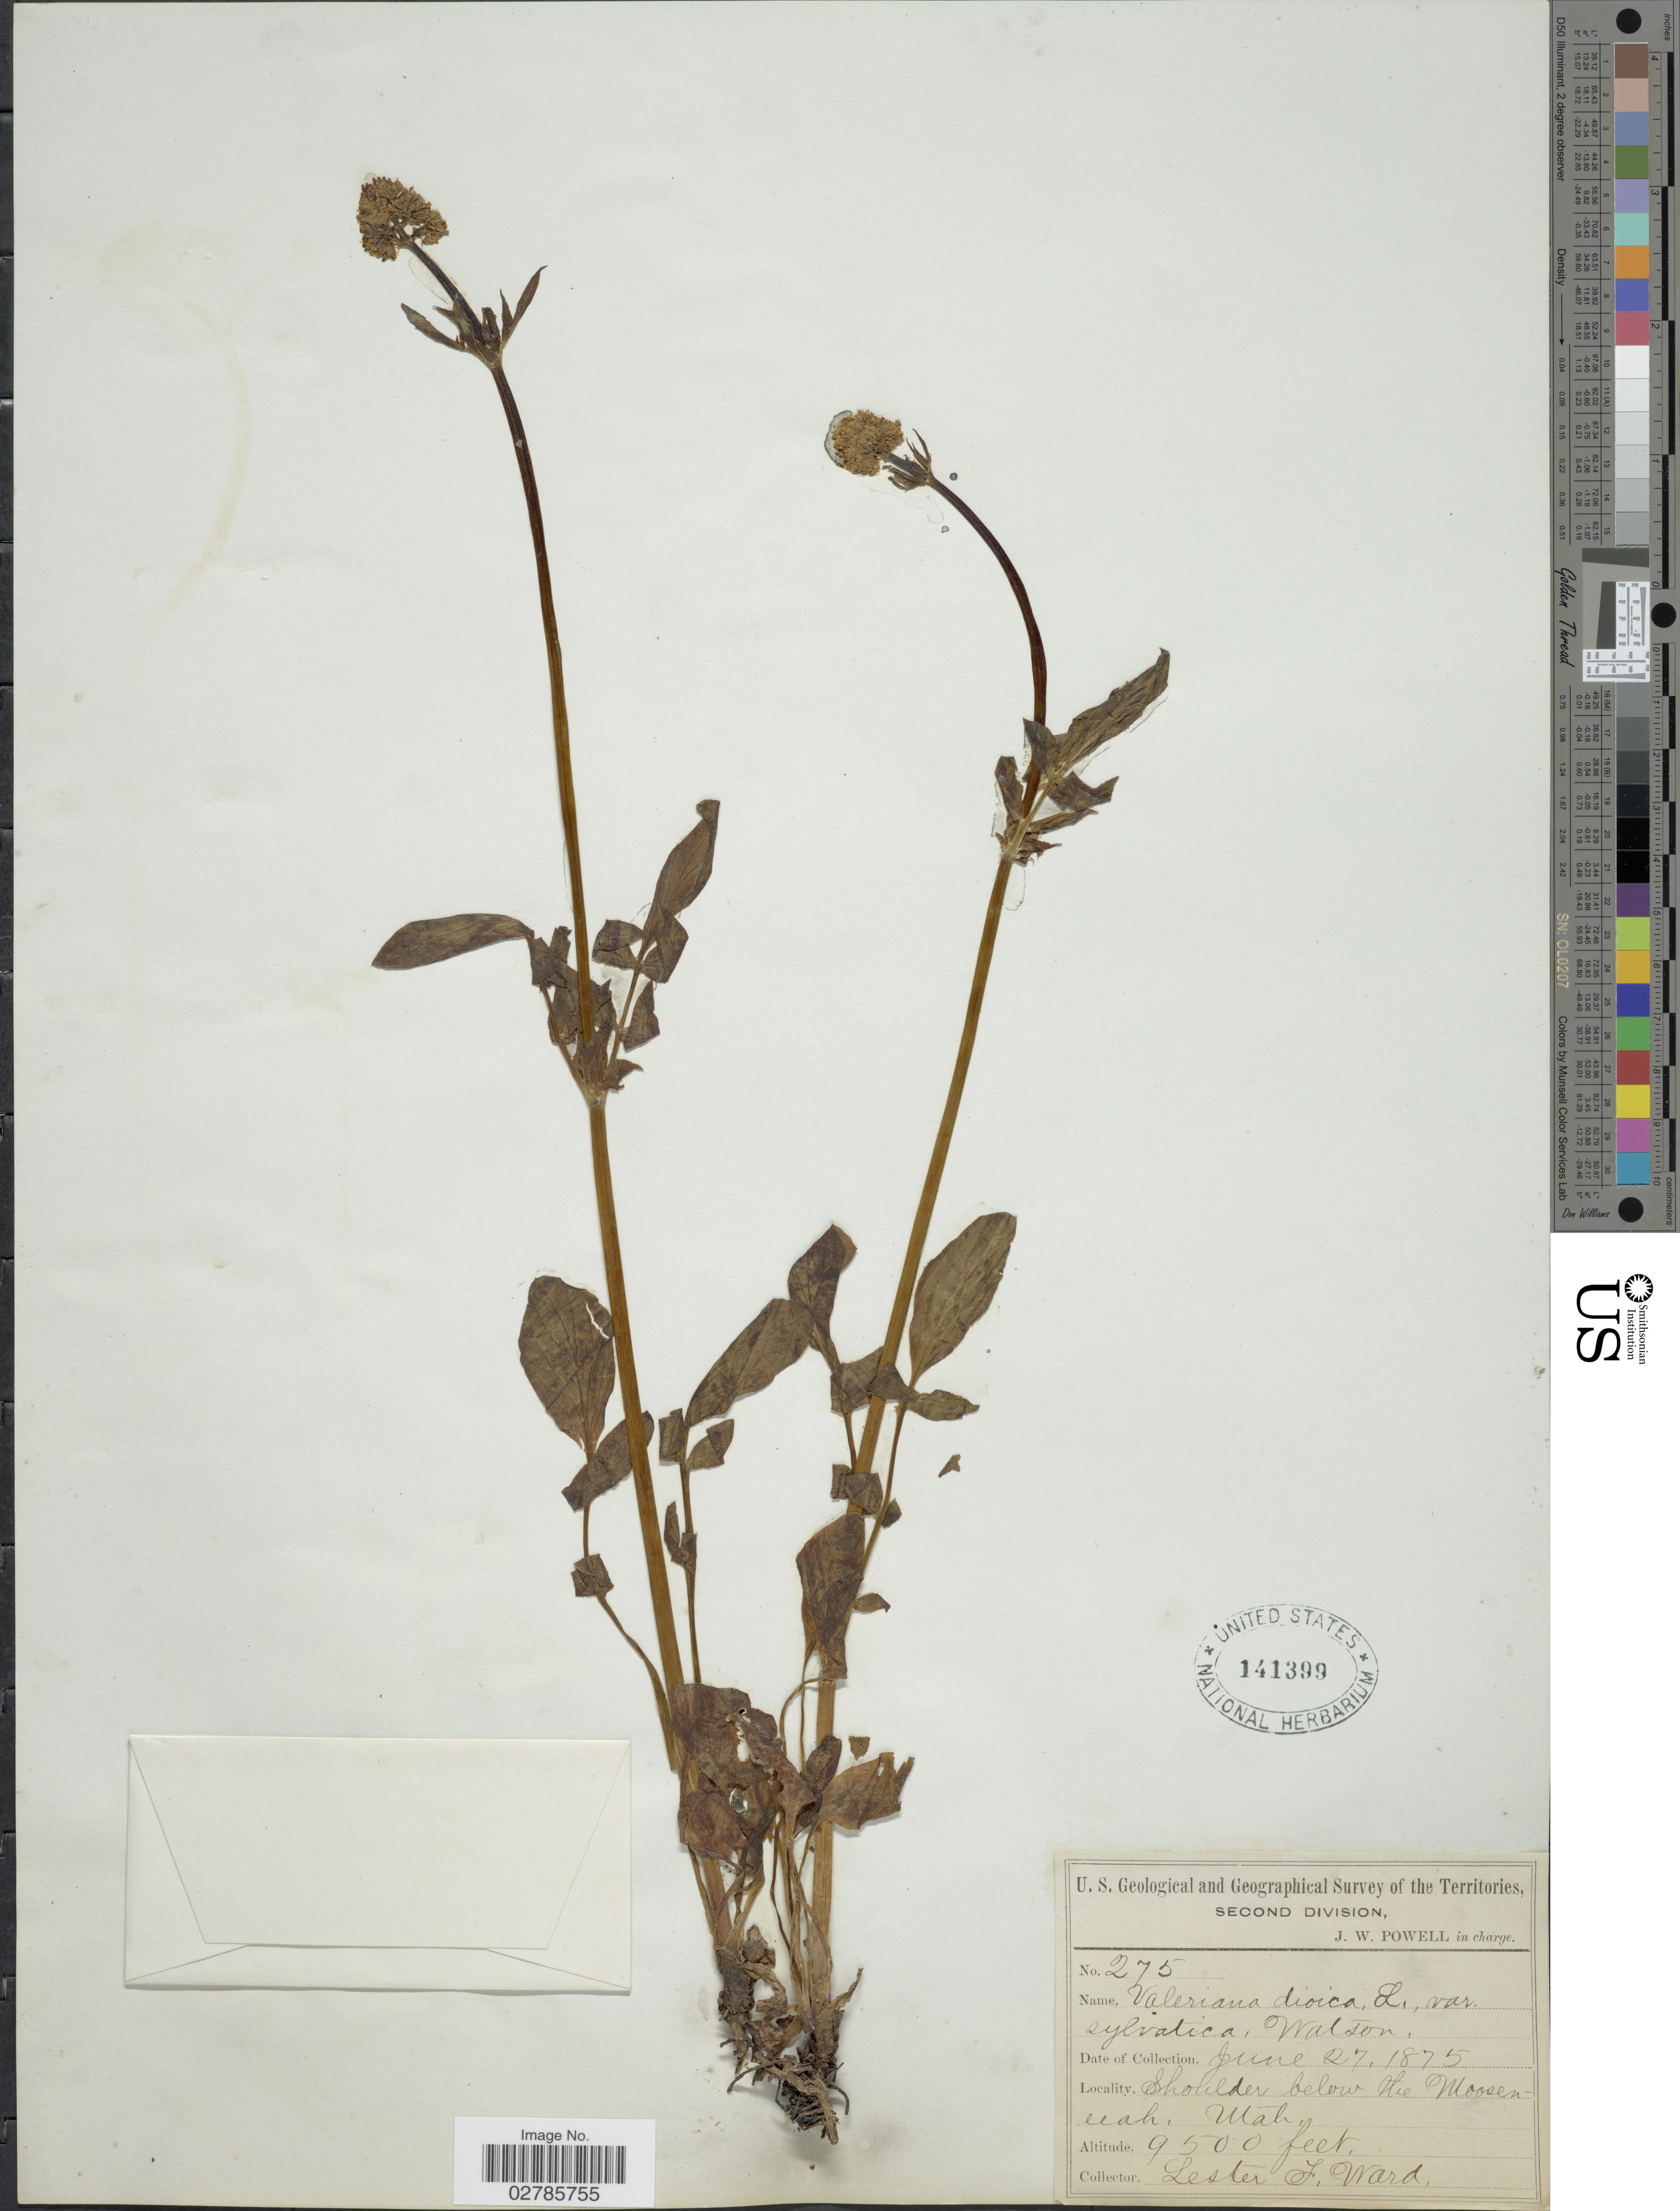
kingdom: Plantae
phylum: Tracheophyta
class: Magnoliopsida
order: Dipsacales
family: Caprifoliaceae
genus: Valeriana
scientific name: Valeriana dioica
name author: L.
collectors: L. F. Ward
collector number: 275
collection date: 1875-06-27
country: United States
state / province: Utah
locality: Shoulder below the Mooseneeah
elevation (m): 2896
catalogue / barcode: US 141399